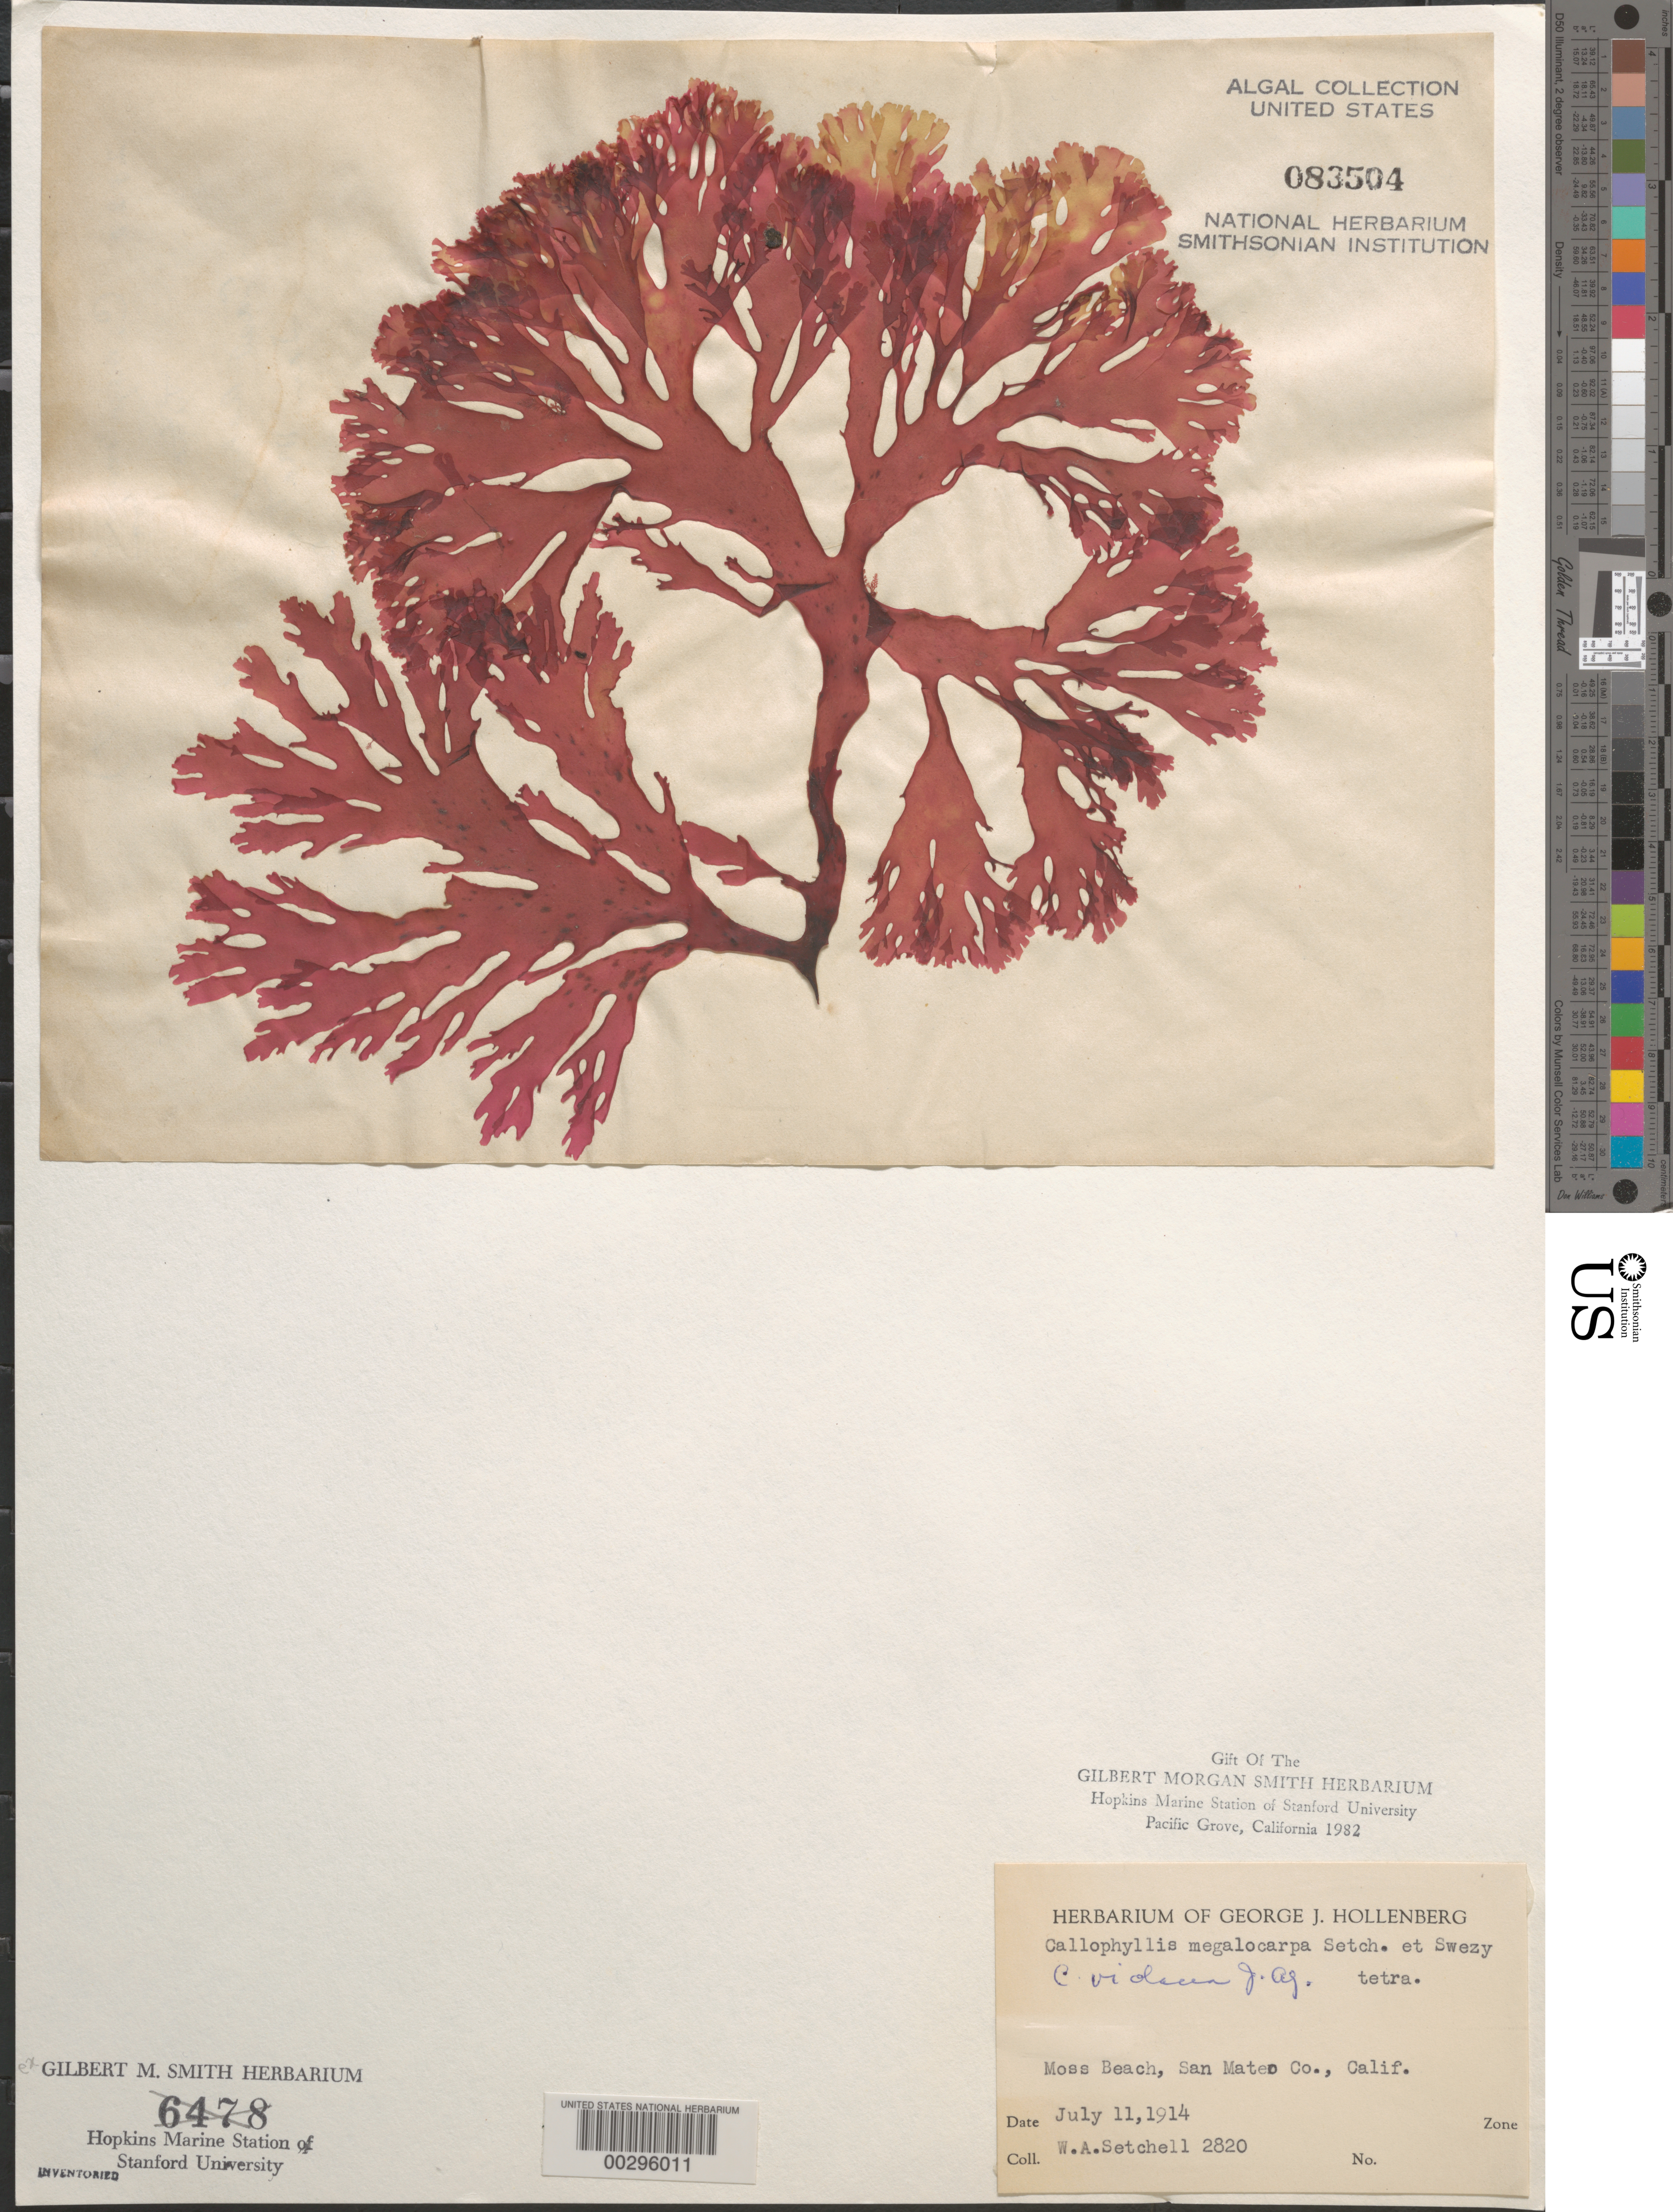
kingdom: Plantae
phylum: Rhodophyta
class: Florideophyceae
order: Gigartinales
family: Kallymeniaceae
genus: Callophyllis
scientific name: Callophyllis violacea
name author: J. Agardh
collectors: W. Setchell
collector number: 2820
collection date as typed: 11 Jul 1914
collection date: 1914-07-11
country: United States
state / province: California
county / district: San Mateo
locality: Moss Beach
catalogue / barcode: US 83504